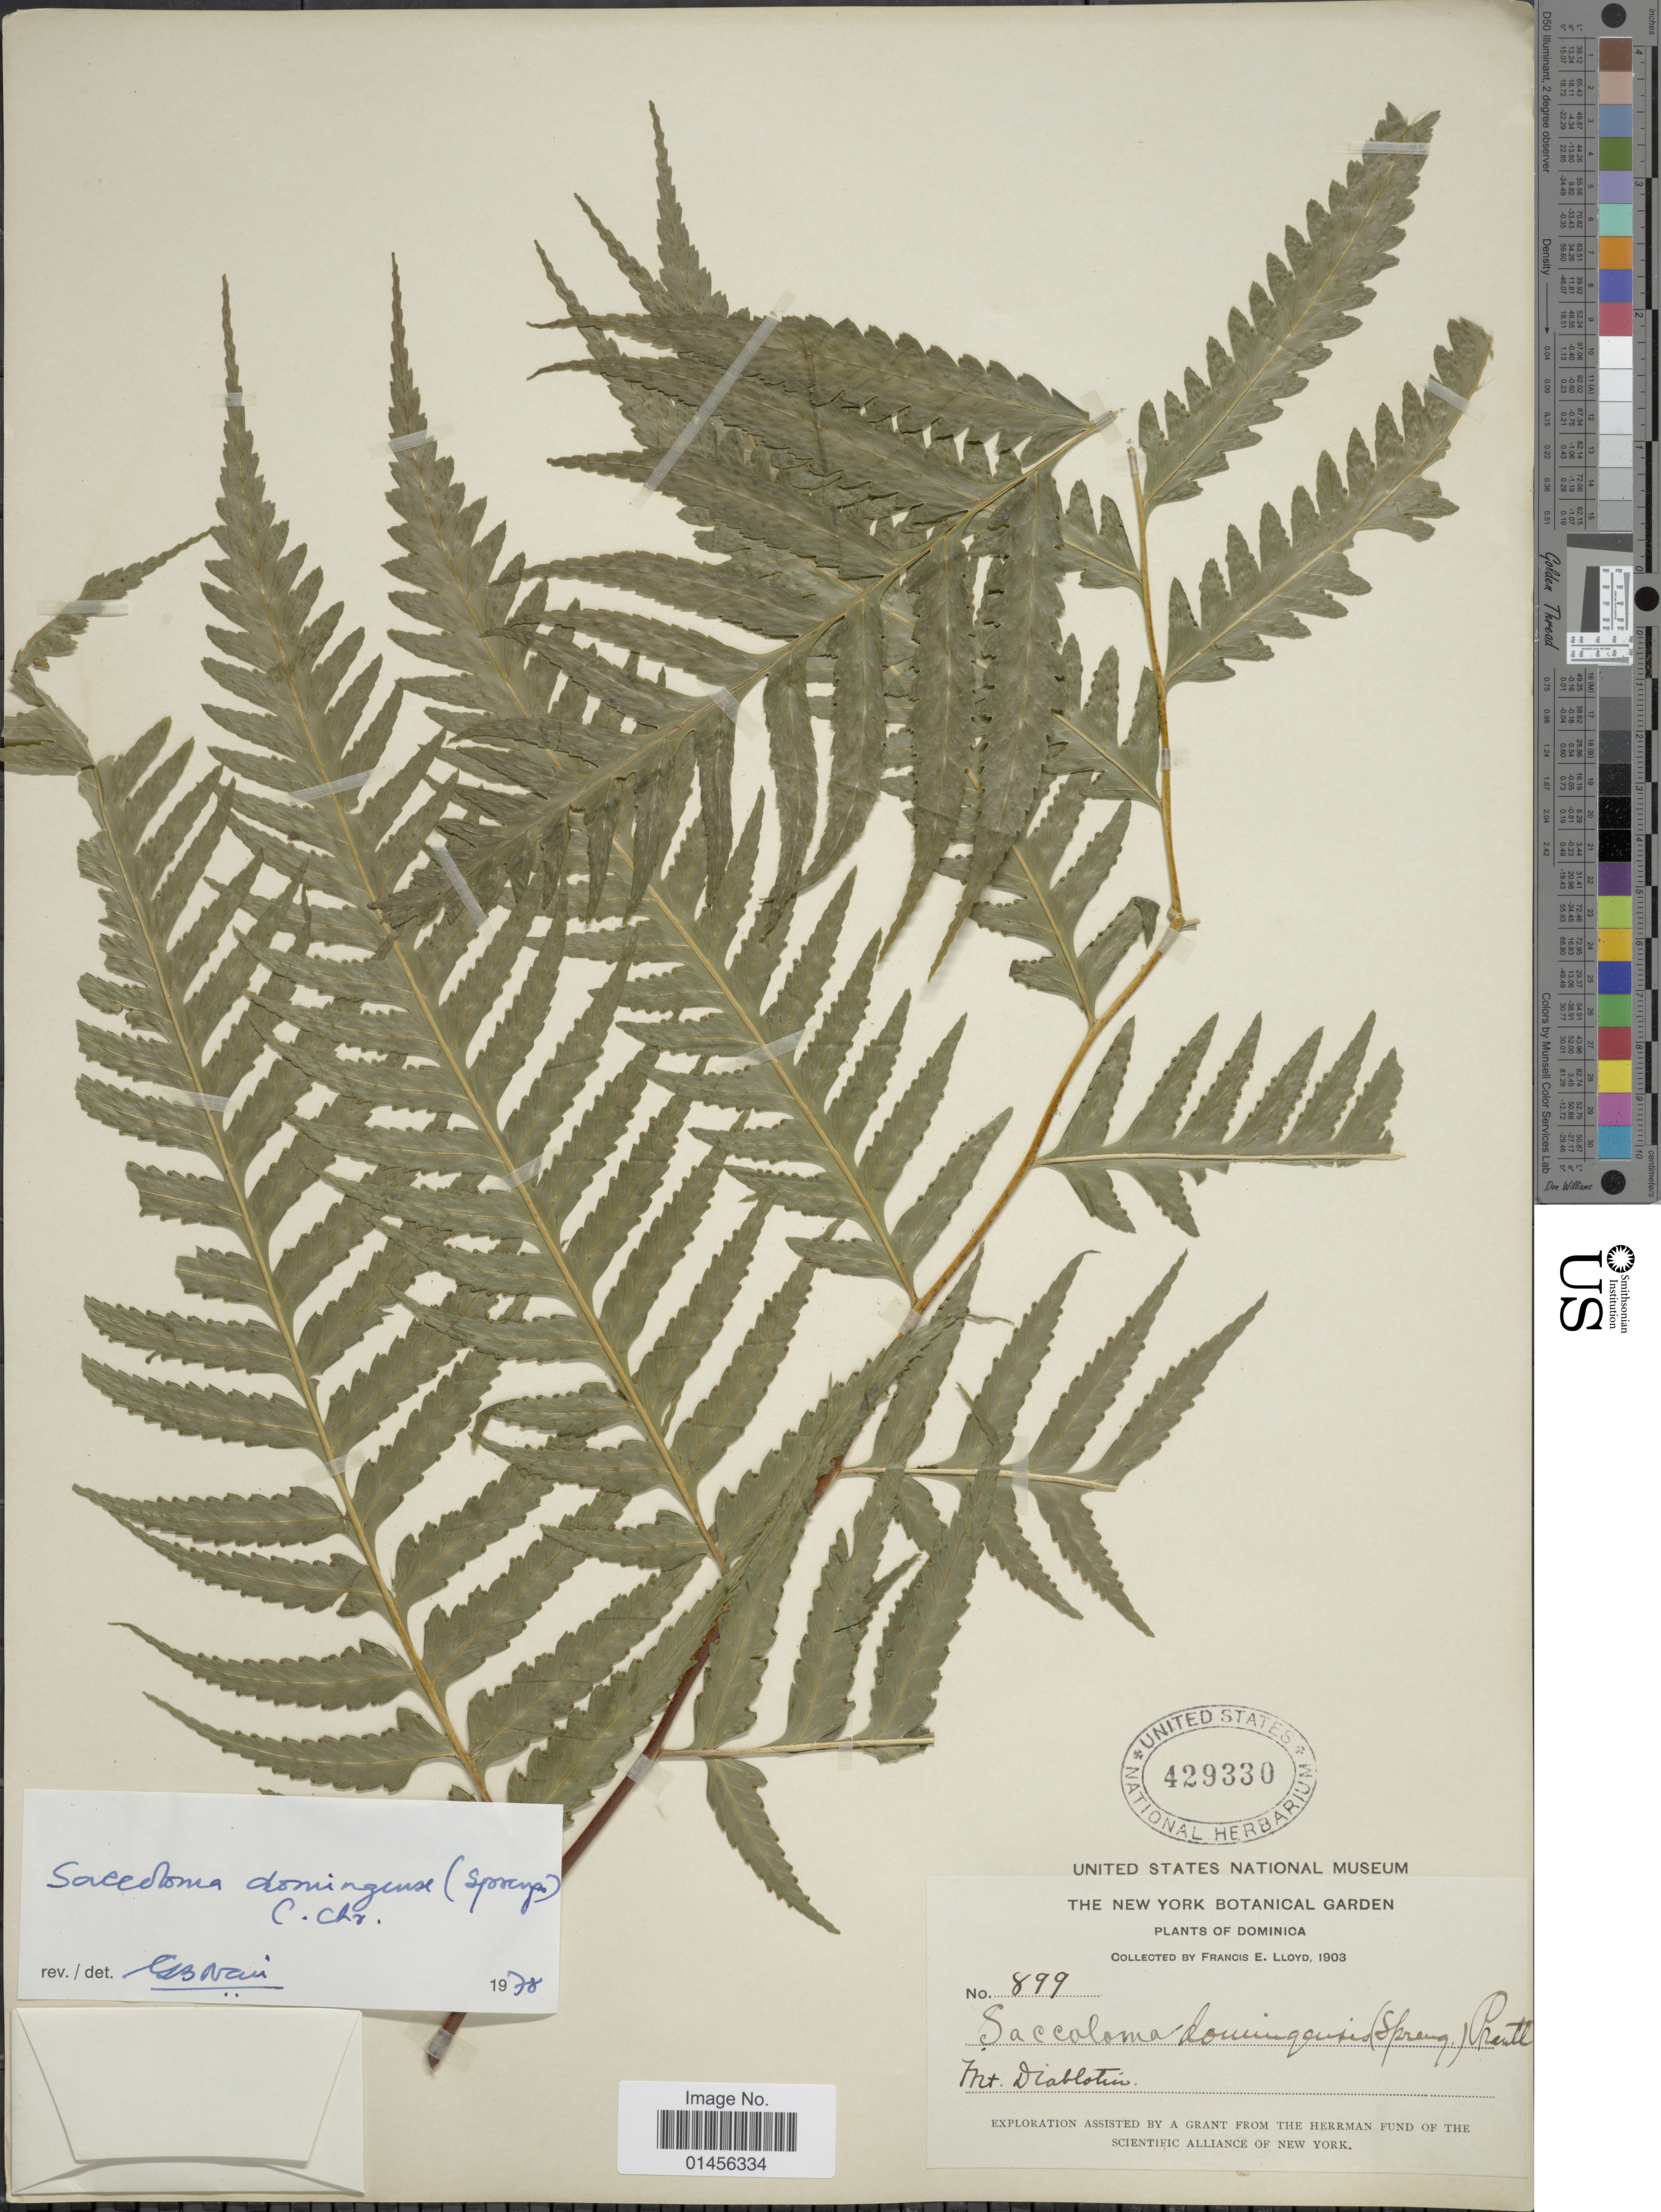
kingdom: Plantae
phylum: Tracheophyta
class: Polypodiopsida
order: Polypodiales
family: Saccolomataceae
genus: Saccoloma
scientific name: Saccoloma domingense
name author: (Spreng.) C. Chr.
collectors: Lloyd, C. E.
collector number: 899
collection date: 1903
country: Dominica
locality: Mt Diablotin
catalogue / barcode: US 429330